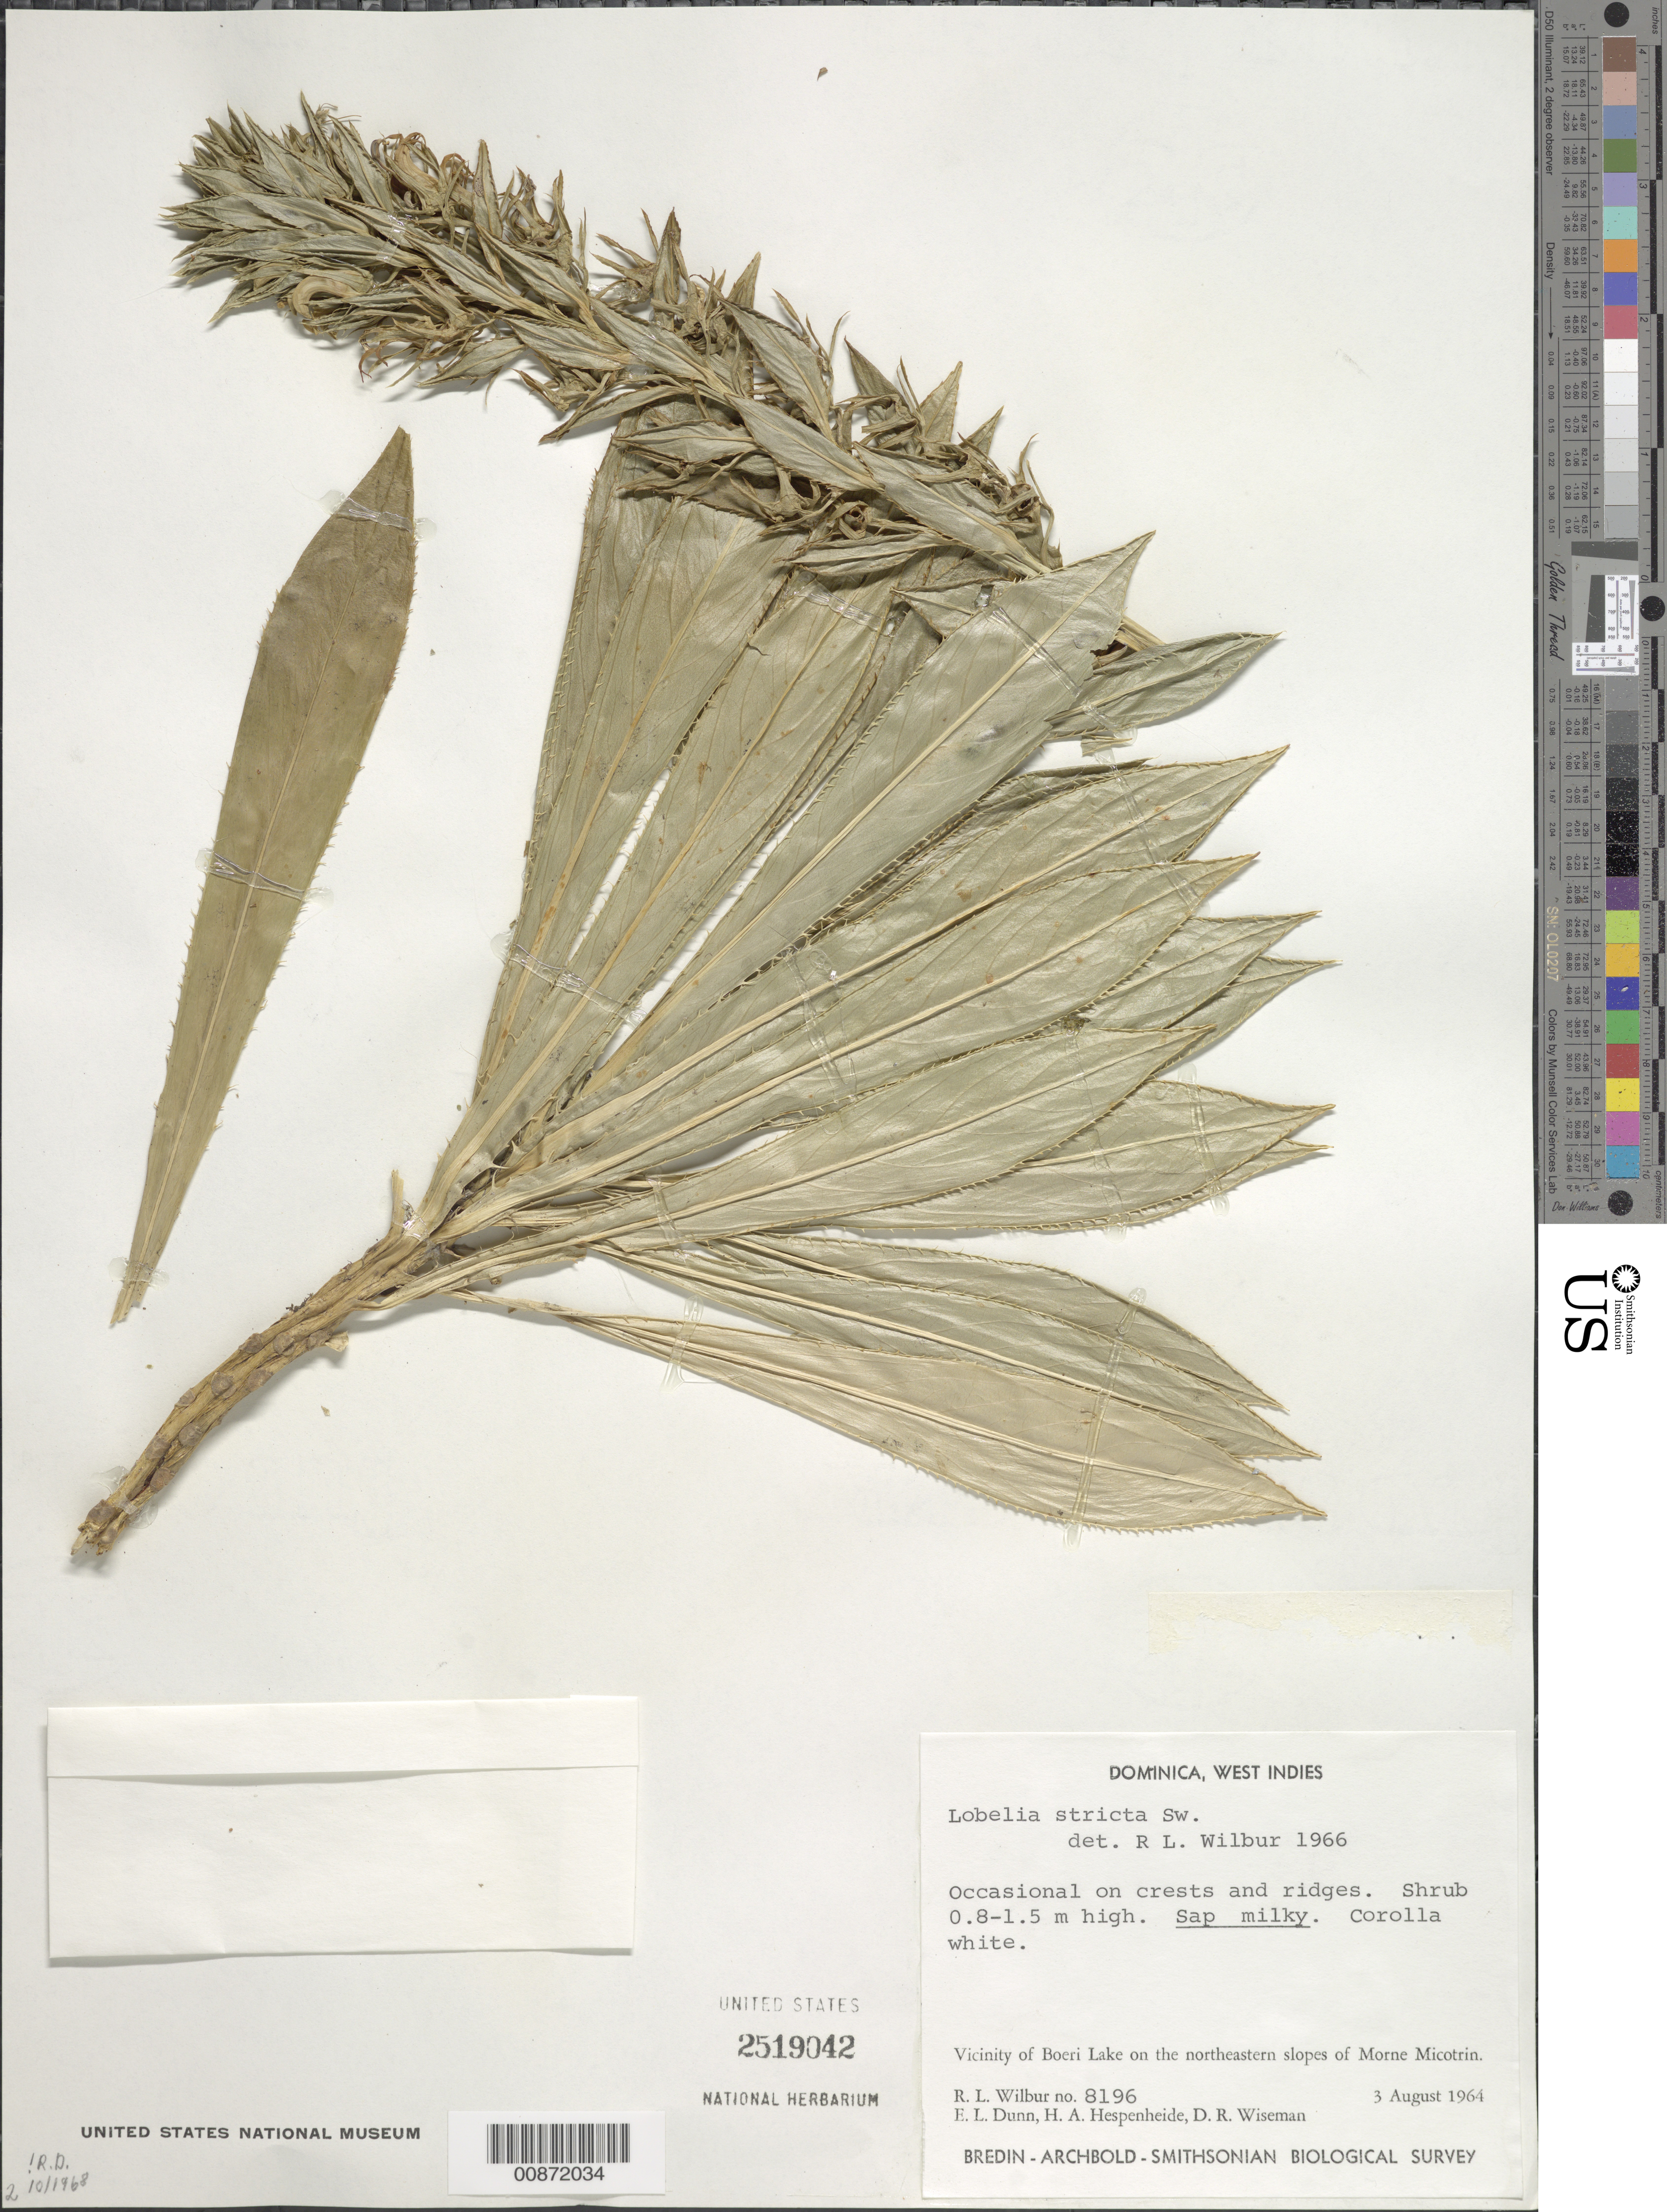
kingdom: Plantae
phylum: Tracheophyta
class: Magnoliopsida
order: Asterales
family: Campanulaceae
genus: Lobelia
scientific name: Lobelia stricta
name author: Sw.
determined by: Wilbur, R. L.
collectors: R. L. Wilbur, E. Dunn, H. A. Hespenheide & D. R. Wiseman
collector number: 8196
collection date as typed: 03 Aug 1964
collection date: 1964-08-03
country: Dominica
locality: Vicinity of Boeri Lake on the northwestern slopes of Morne Micotrin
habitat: On crests and slopes of morne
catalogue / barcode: US 2519042